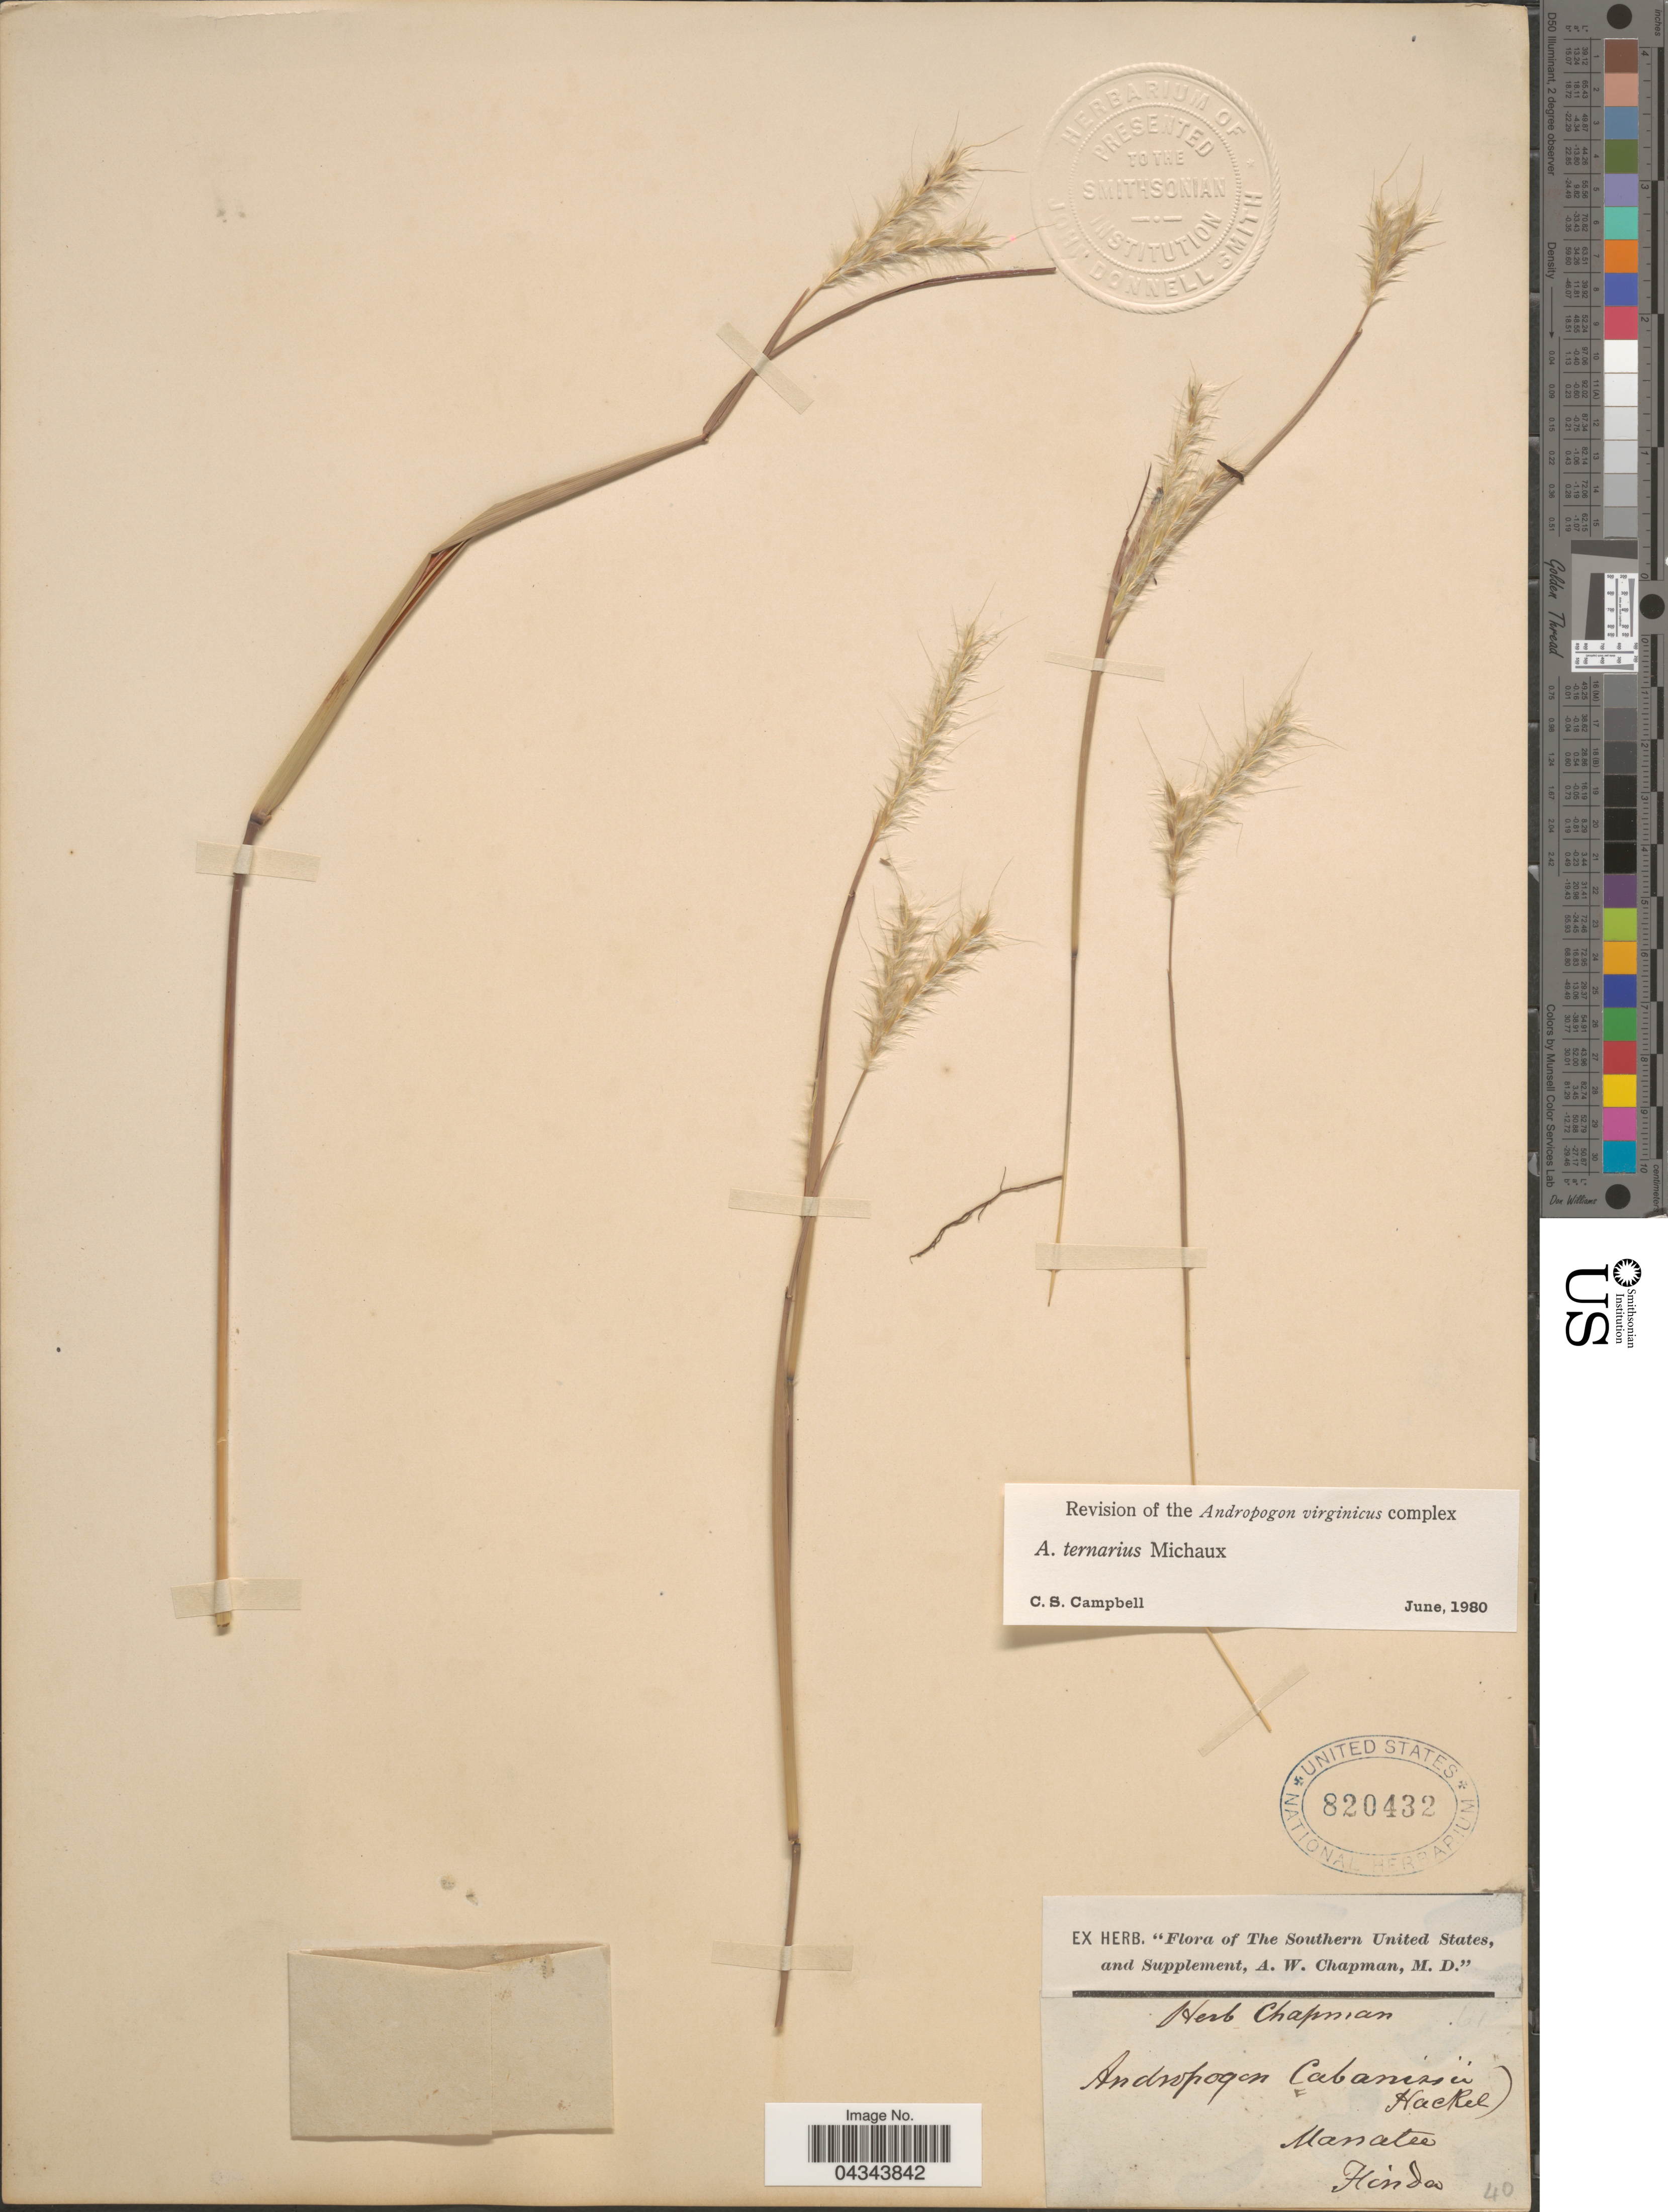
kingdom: Plantae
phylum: Tracheophyta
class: Liliopsida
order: Poales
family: Poaceae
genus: Andropogon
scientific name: Andropogon ternarius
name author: Michx.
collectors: ex herb. A.W. Chapman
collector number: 40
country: United States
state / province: Florida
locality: The Southern United States. Manatee.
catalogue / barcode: US 820432